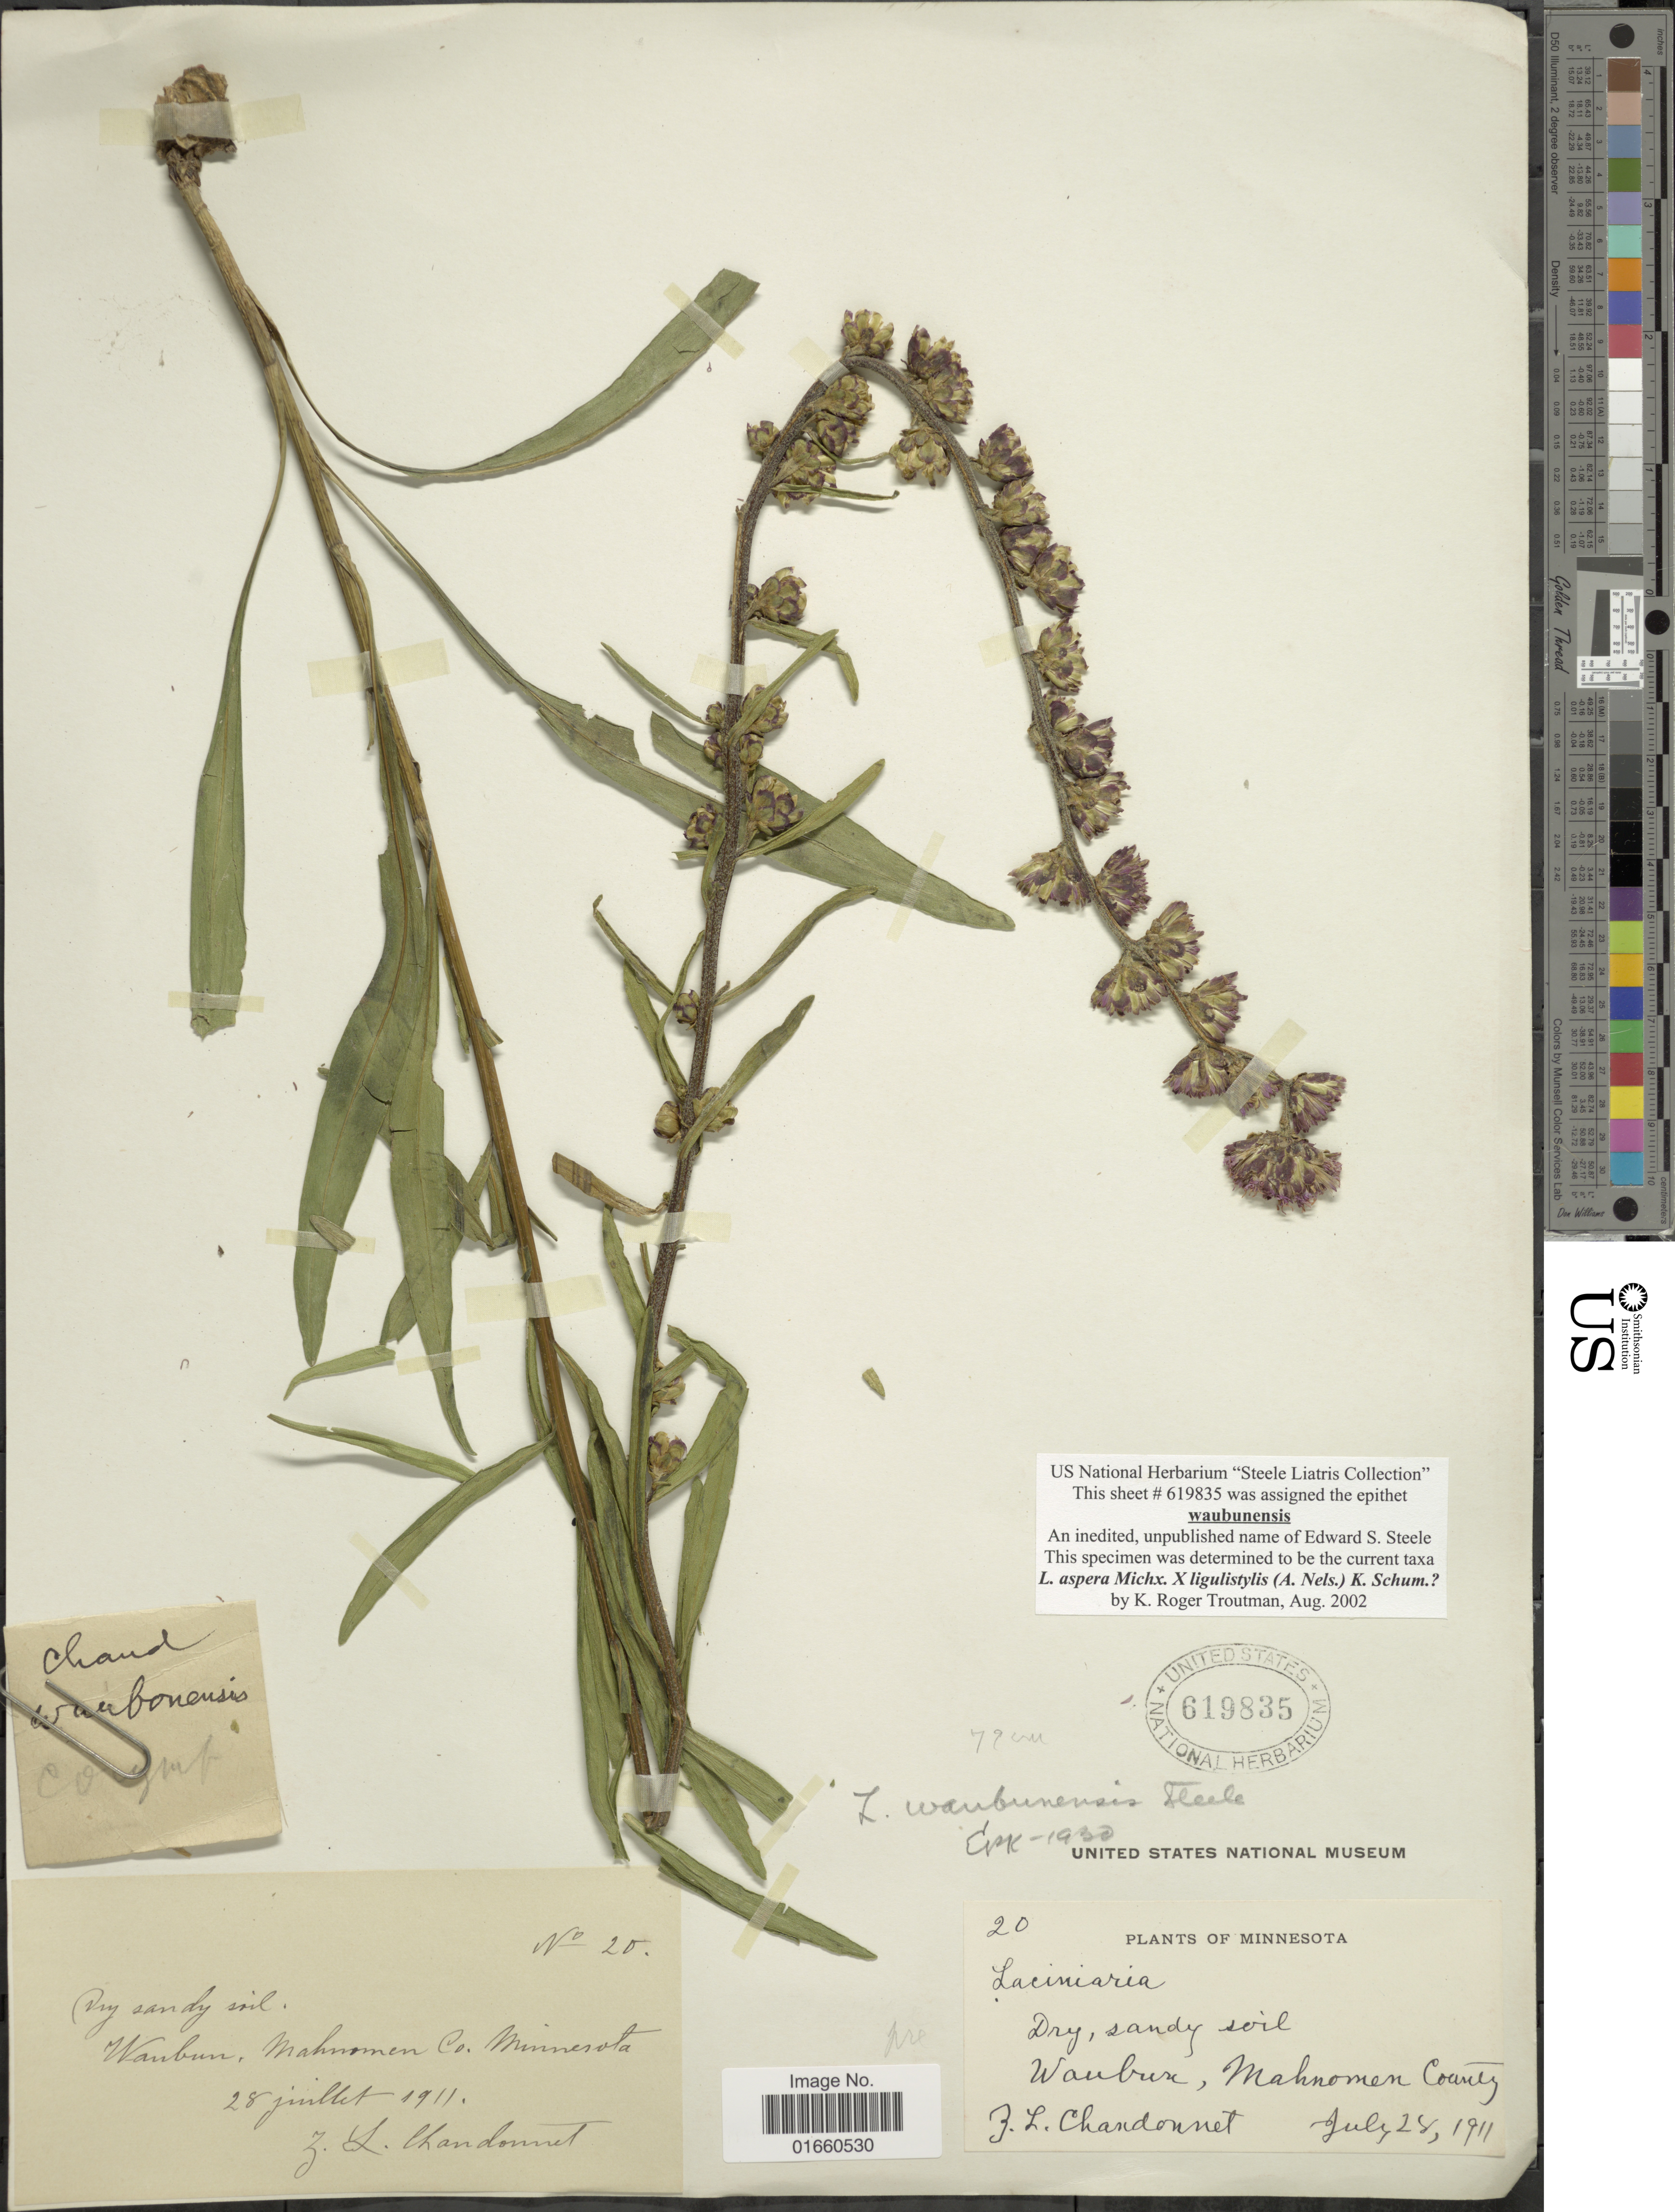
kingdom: Plantae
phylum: Tracheophyta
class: Magnoliopsida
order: Asterales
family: Asteraceae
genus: Liatris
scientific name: Liatris ligulistylis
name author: (A. Nelson) K. Schum.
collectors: Z. Chandonnet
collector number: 20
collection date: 1911-07-28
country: United States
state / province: Minnesota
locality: Waubun, Mahnomen County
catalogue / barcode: US 619835